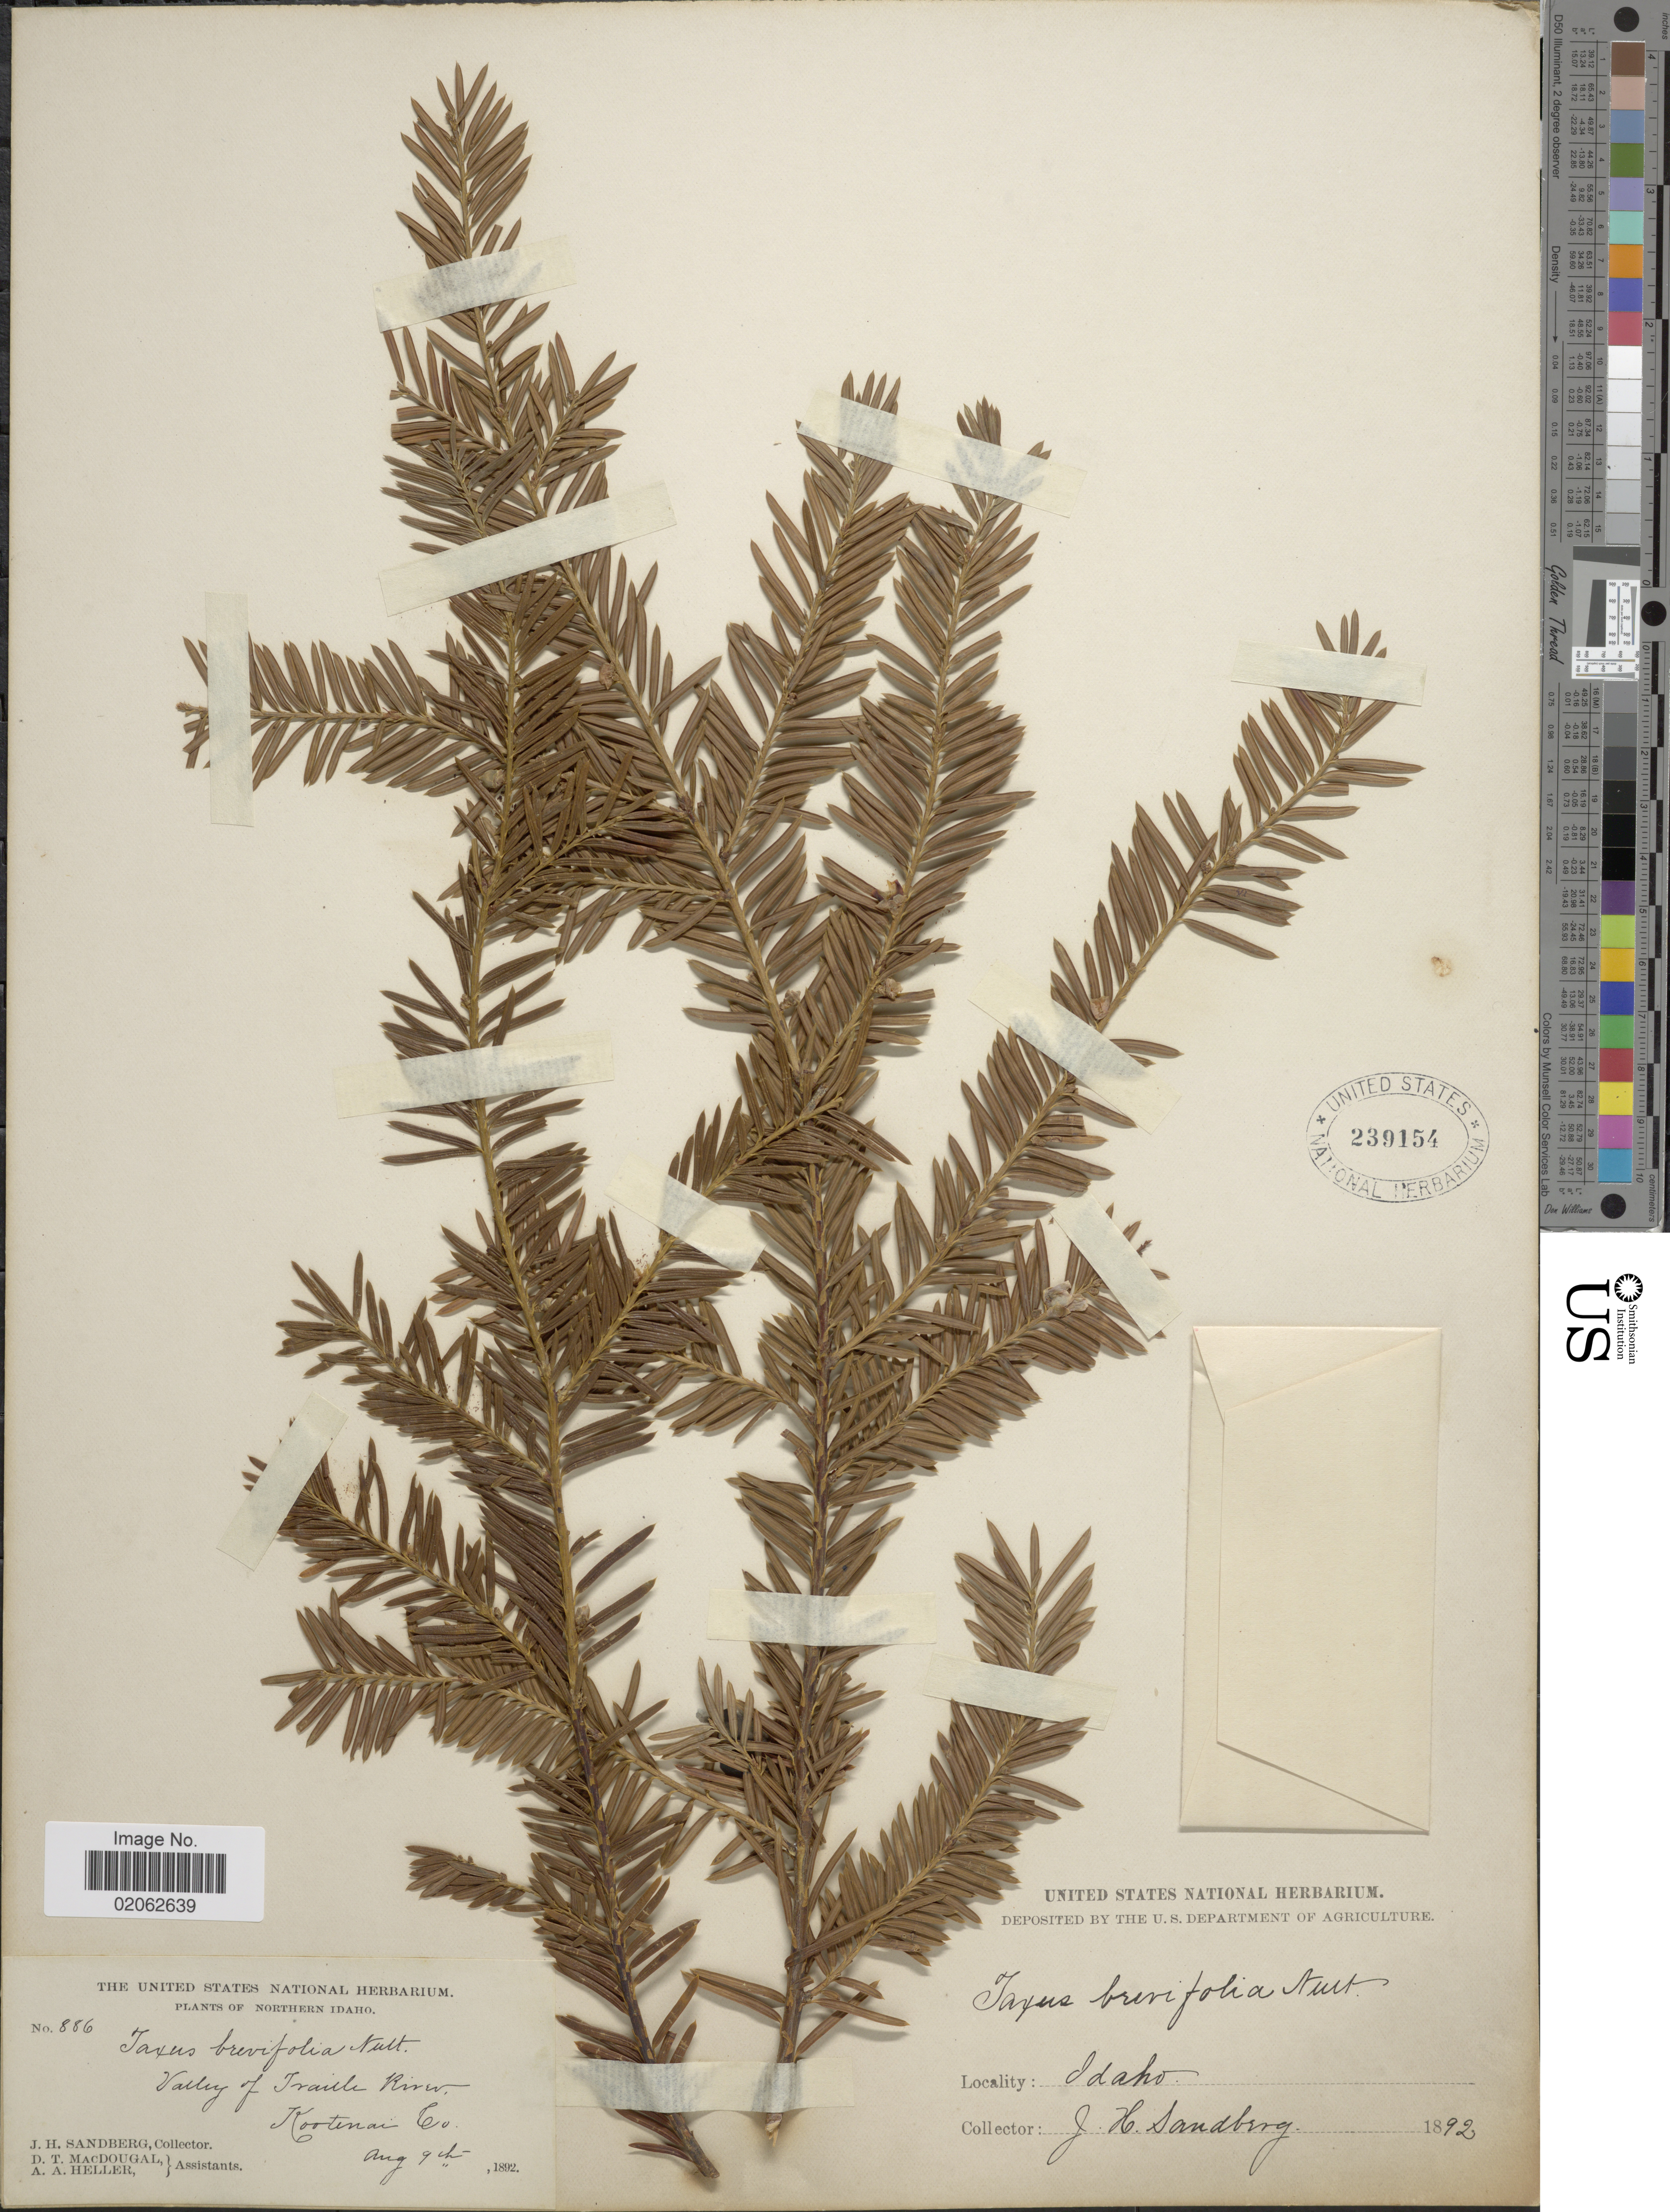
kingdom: Plantae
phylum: Tracheophyta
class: Pinopsida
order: Pinales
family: Taxaceae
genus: Taxus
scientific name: Taxus brevifolia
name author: Nutt.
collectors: J. H. Sandberg, D. T. MacDougal & A. A. Heller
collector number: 886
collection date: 1892-08-09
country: United States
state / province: Idaho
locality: Northern Idaho, Valley of Traille River, Kortenai Co.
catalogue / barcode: US 239154